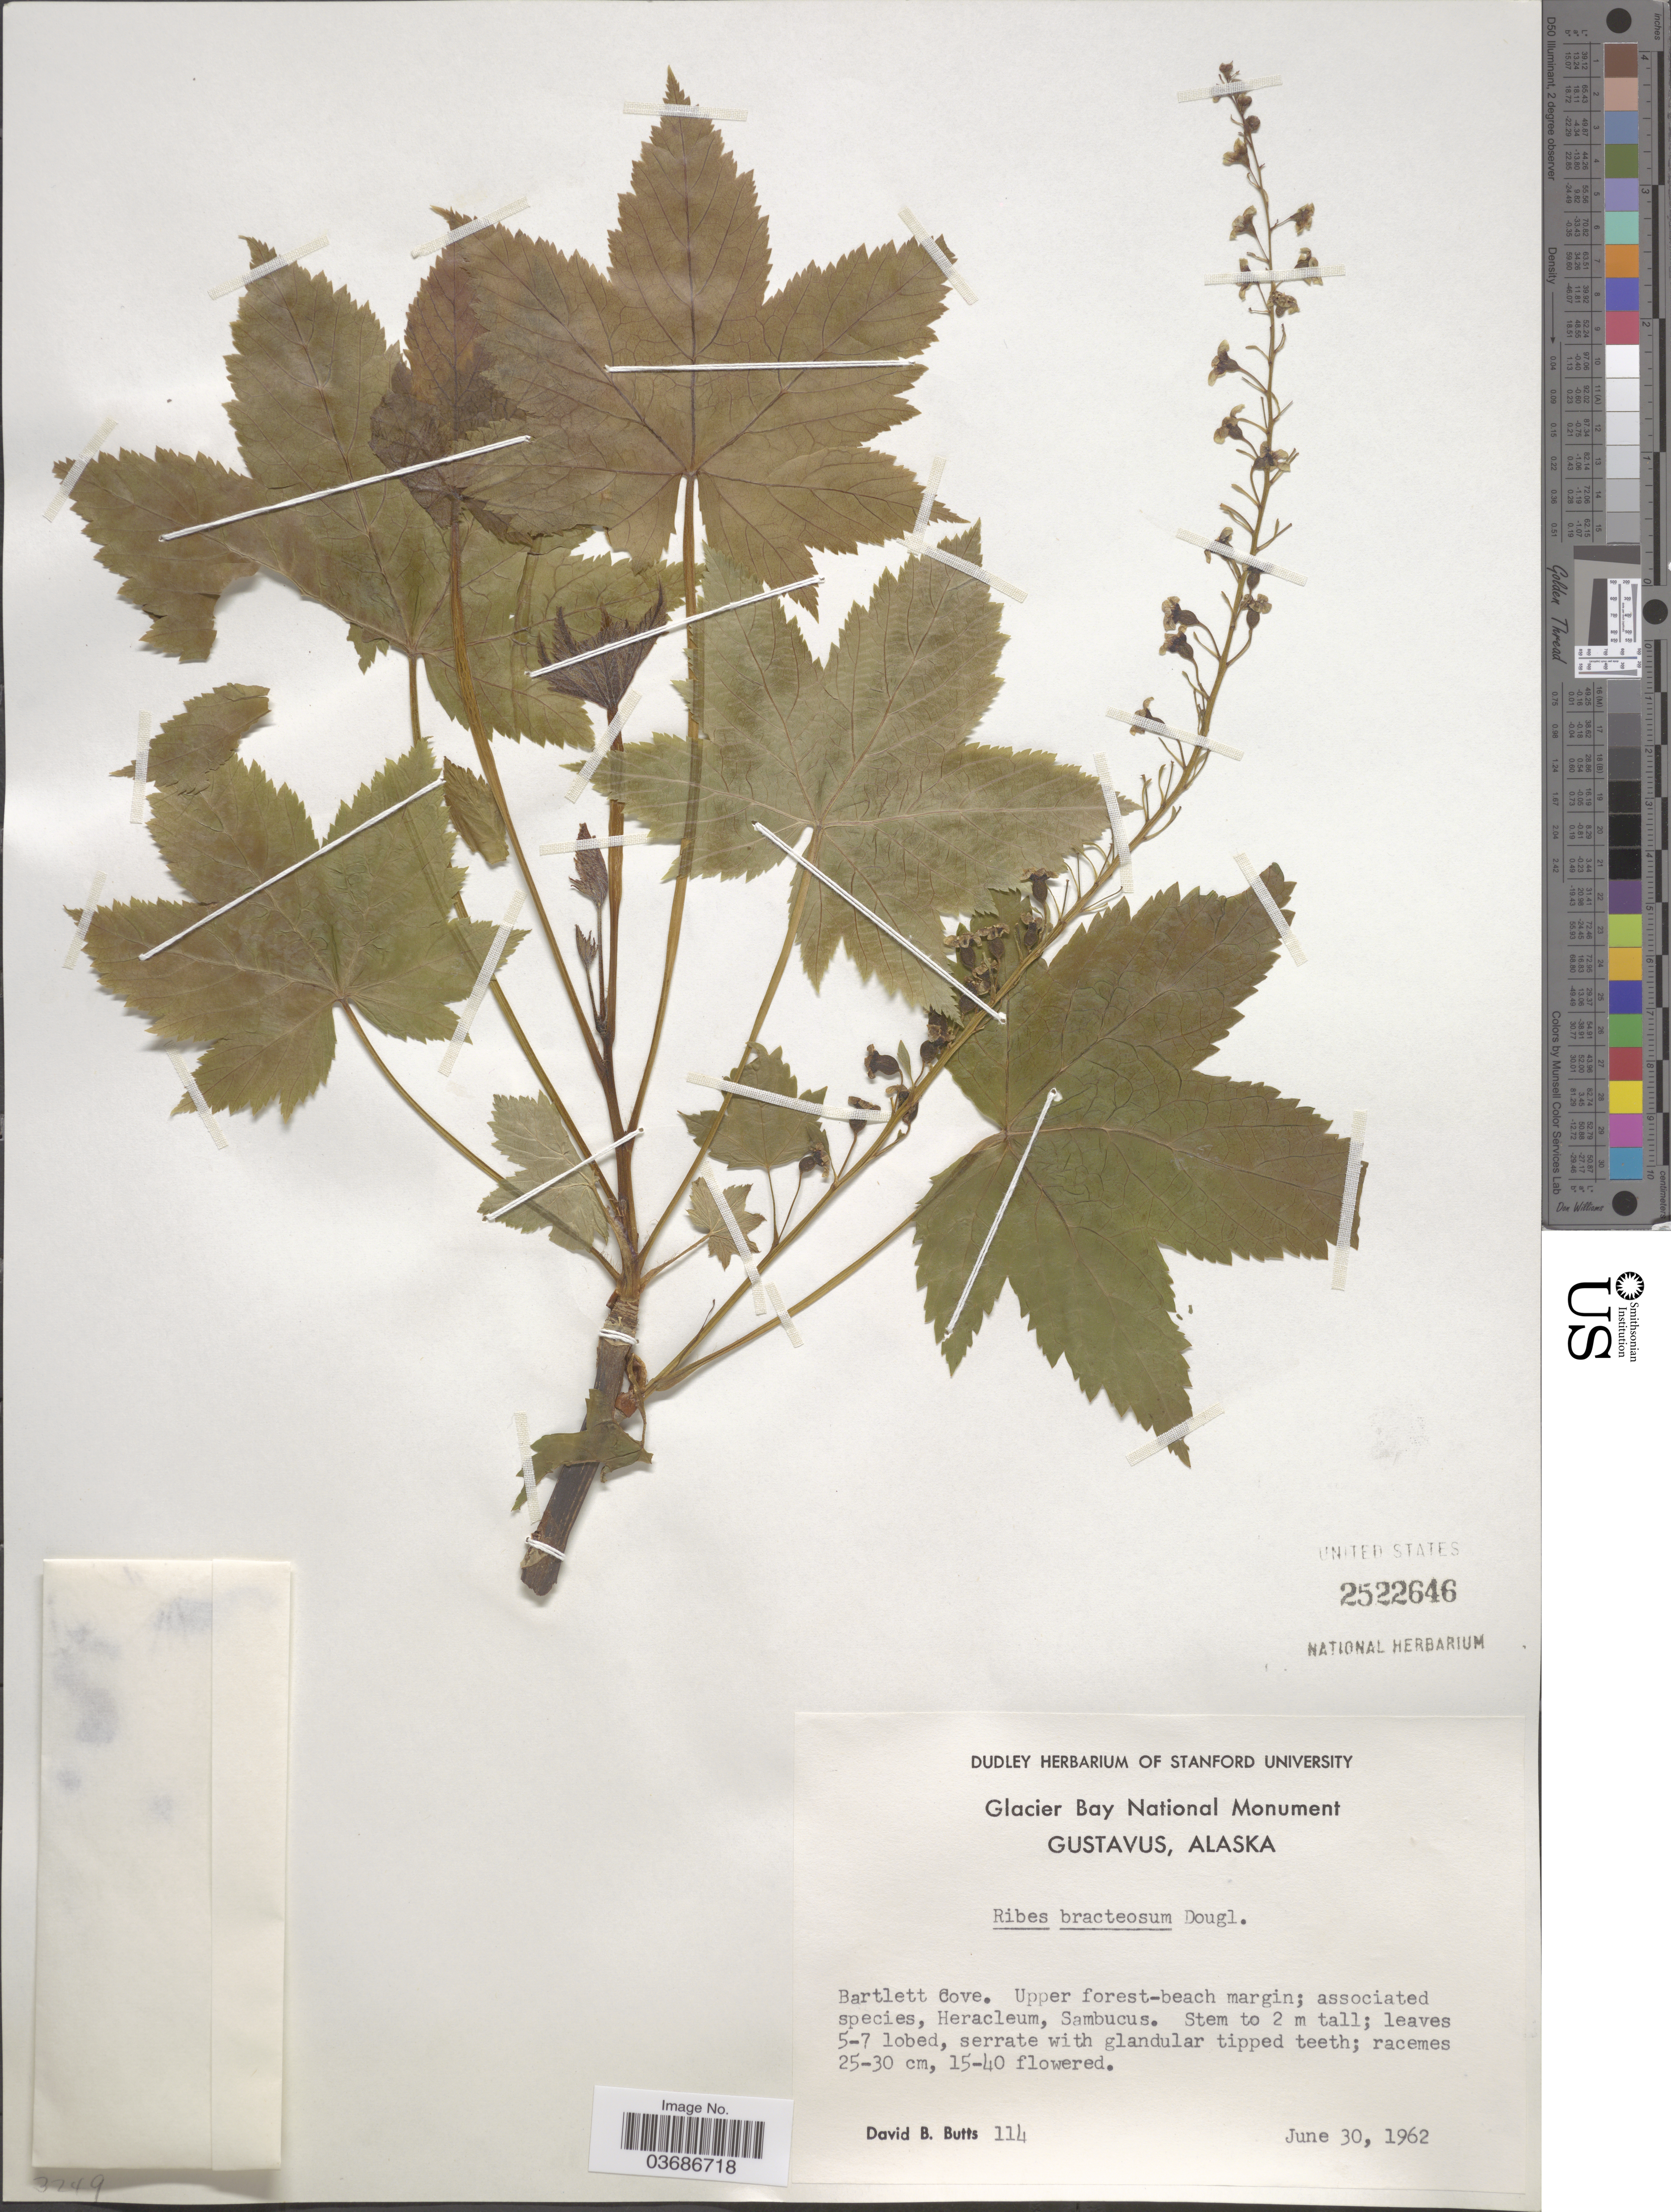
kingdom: Plantae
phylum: Tracheophyta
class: Magnoliopsida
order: Saxifragales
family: Grossulariaceae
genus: Ribes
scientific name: Ribes bracteosum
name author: Douglas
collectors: D. Butts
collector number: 114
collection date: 1962-06-30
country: United States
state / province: Alaska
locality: Glacier Bay National Monument [unsure placement] Gustavus. Bartlett Cove. Upper forest-beach margin.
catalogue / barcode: US 2522646